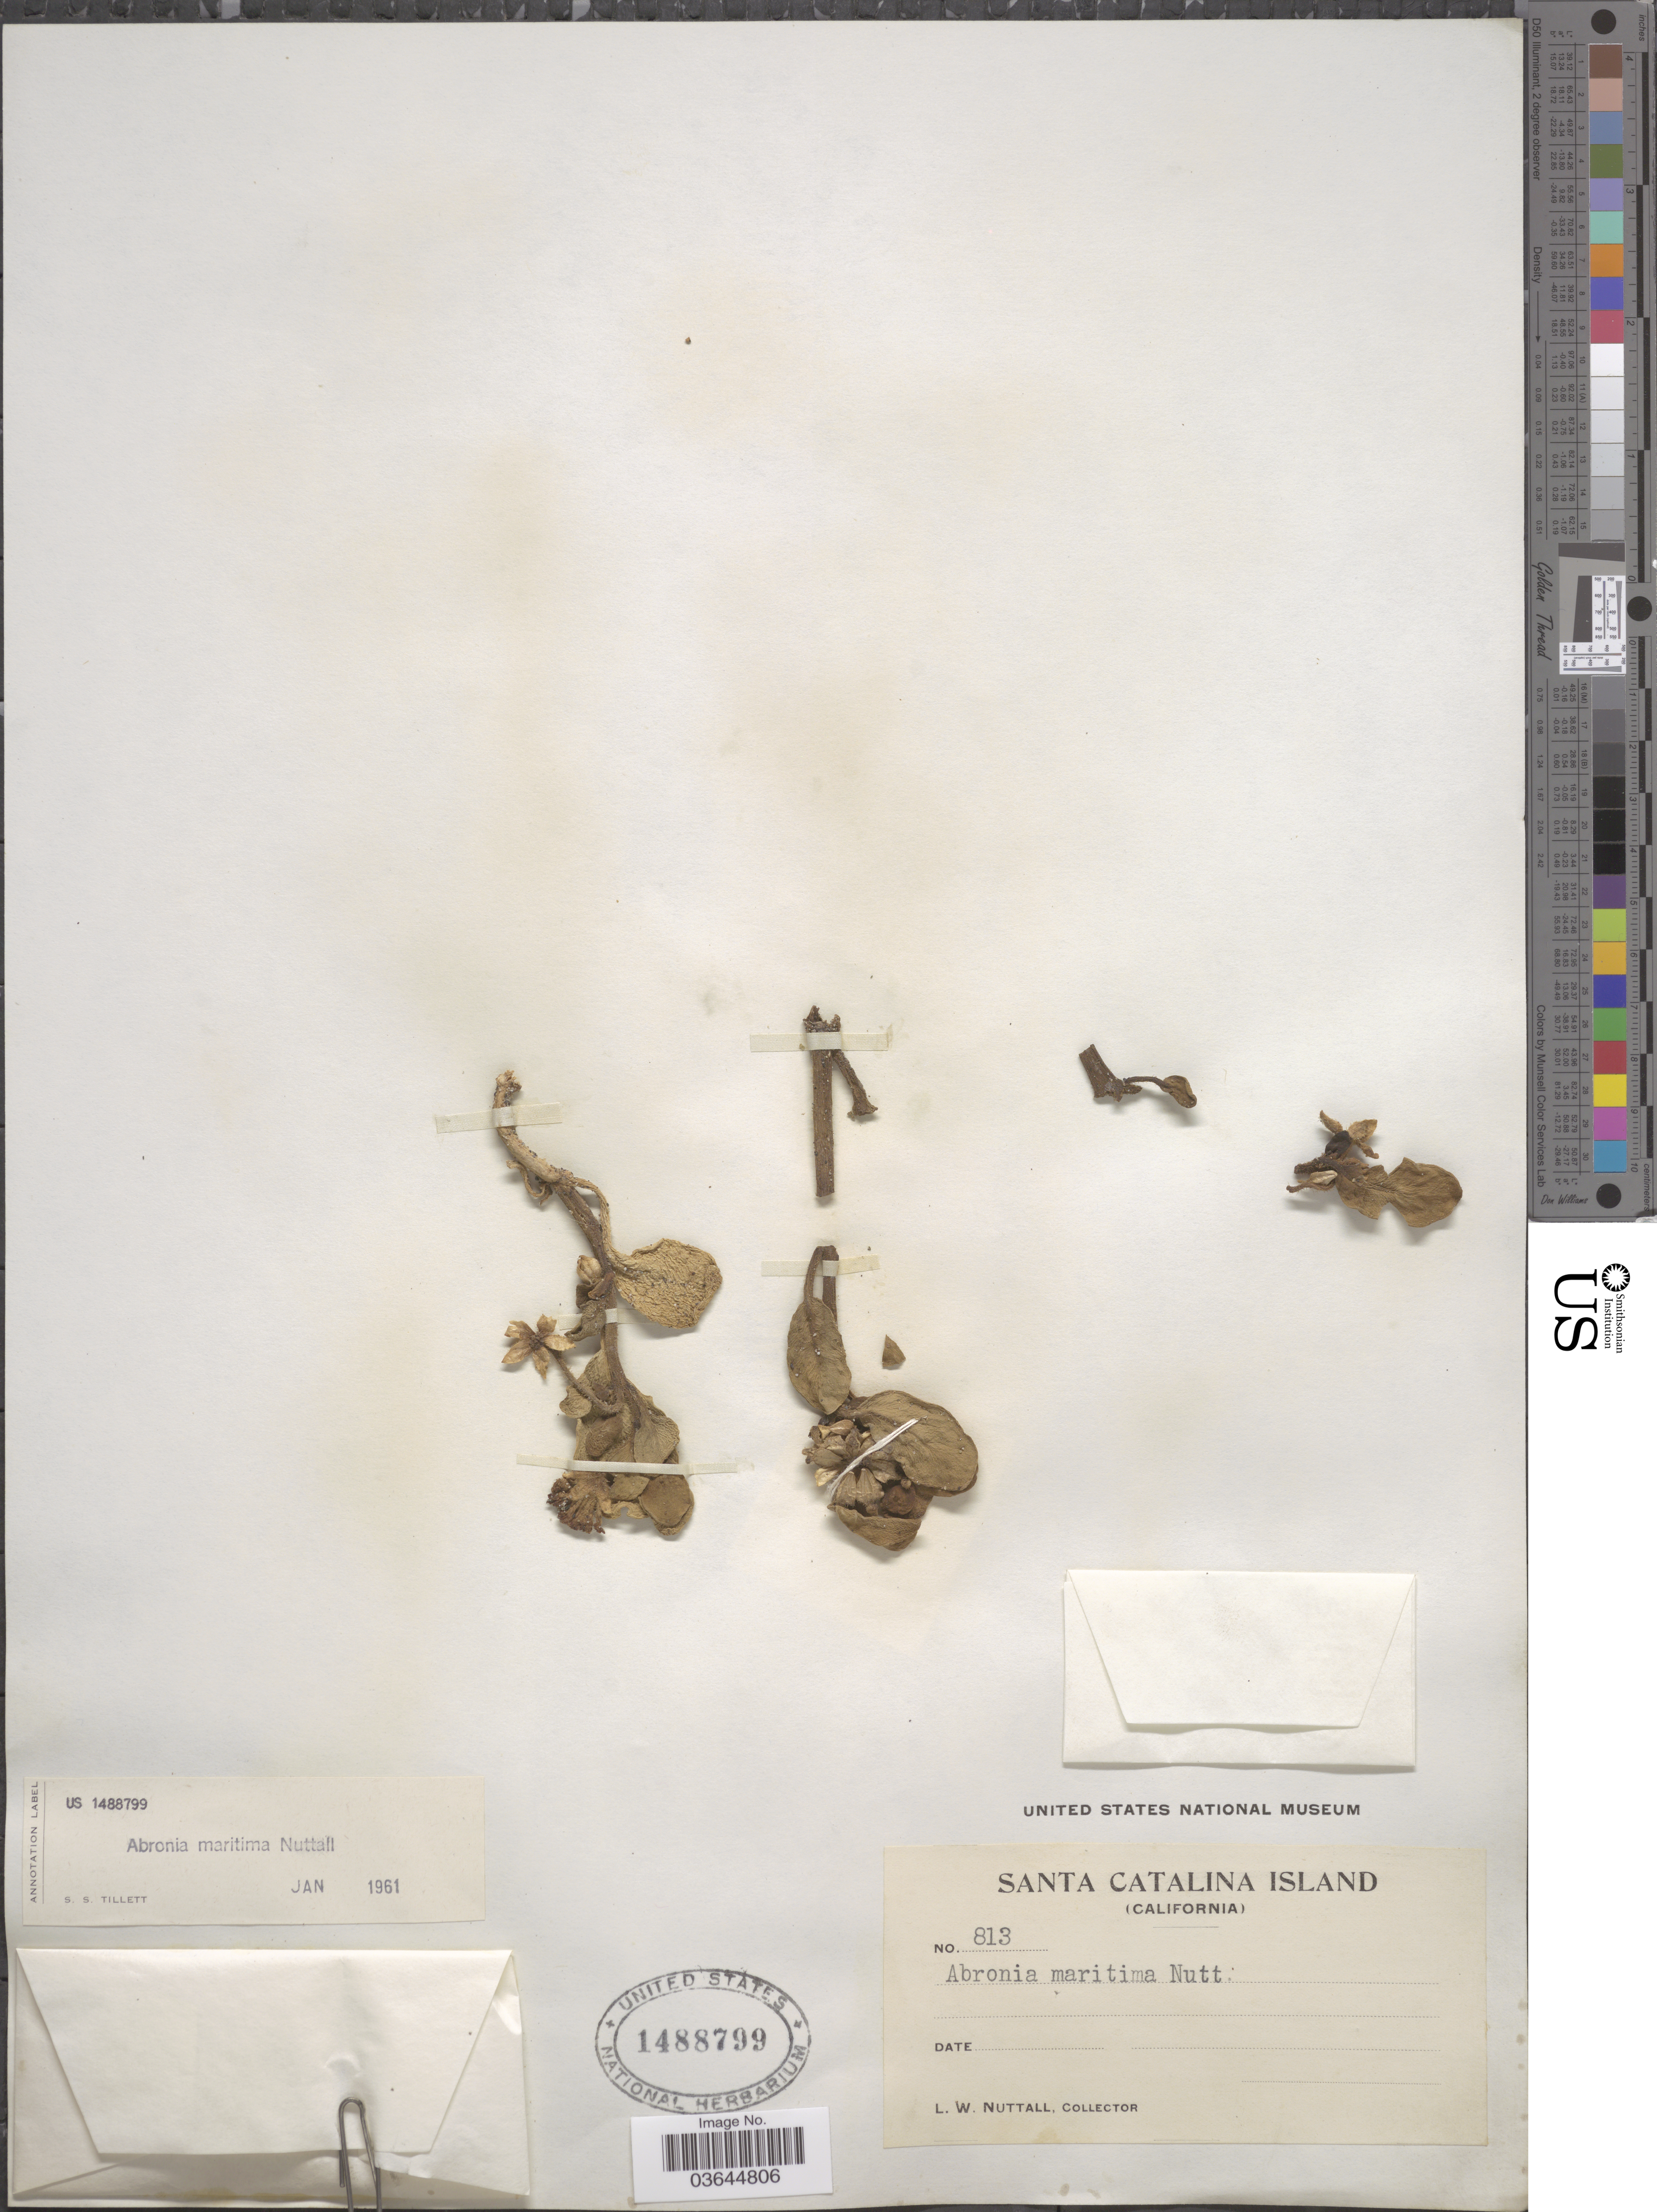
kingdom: Plantae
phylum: Tracheophyta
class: Magnoliopsida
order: Caryophyllales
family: Nyctaginaceae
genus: Abronia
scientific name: Abronia maritima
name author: Nutt. ex S. Watson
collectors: L. W. Nuttall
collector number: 813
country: United States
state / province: California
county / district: Los Angeles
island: Santa Catalina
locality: Santa Catalina Island.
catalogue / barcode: US 1488799